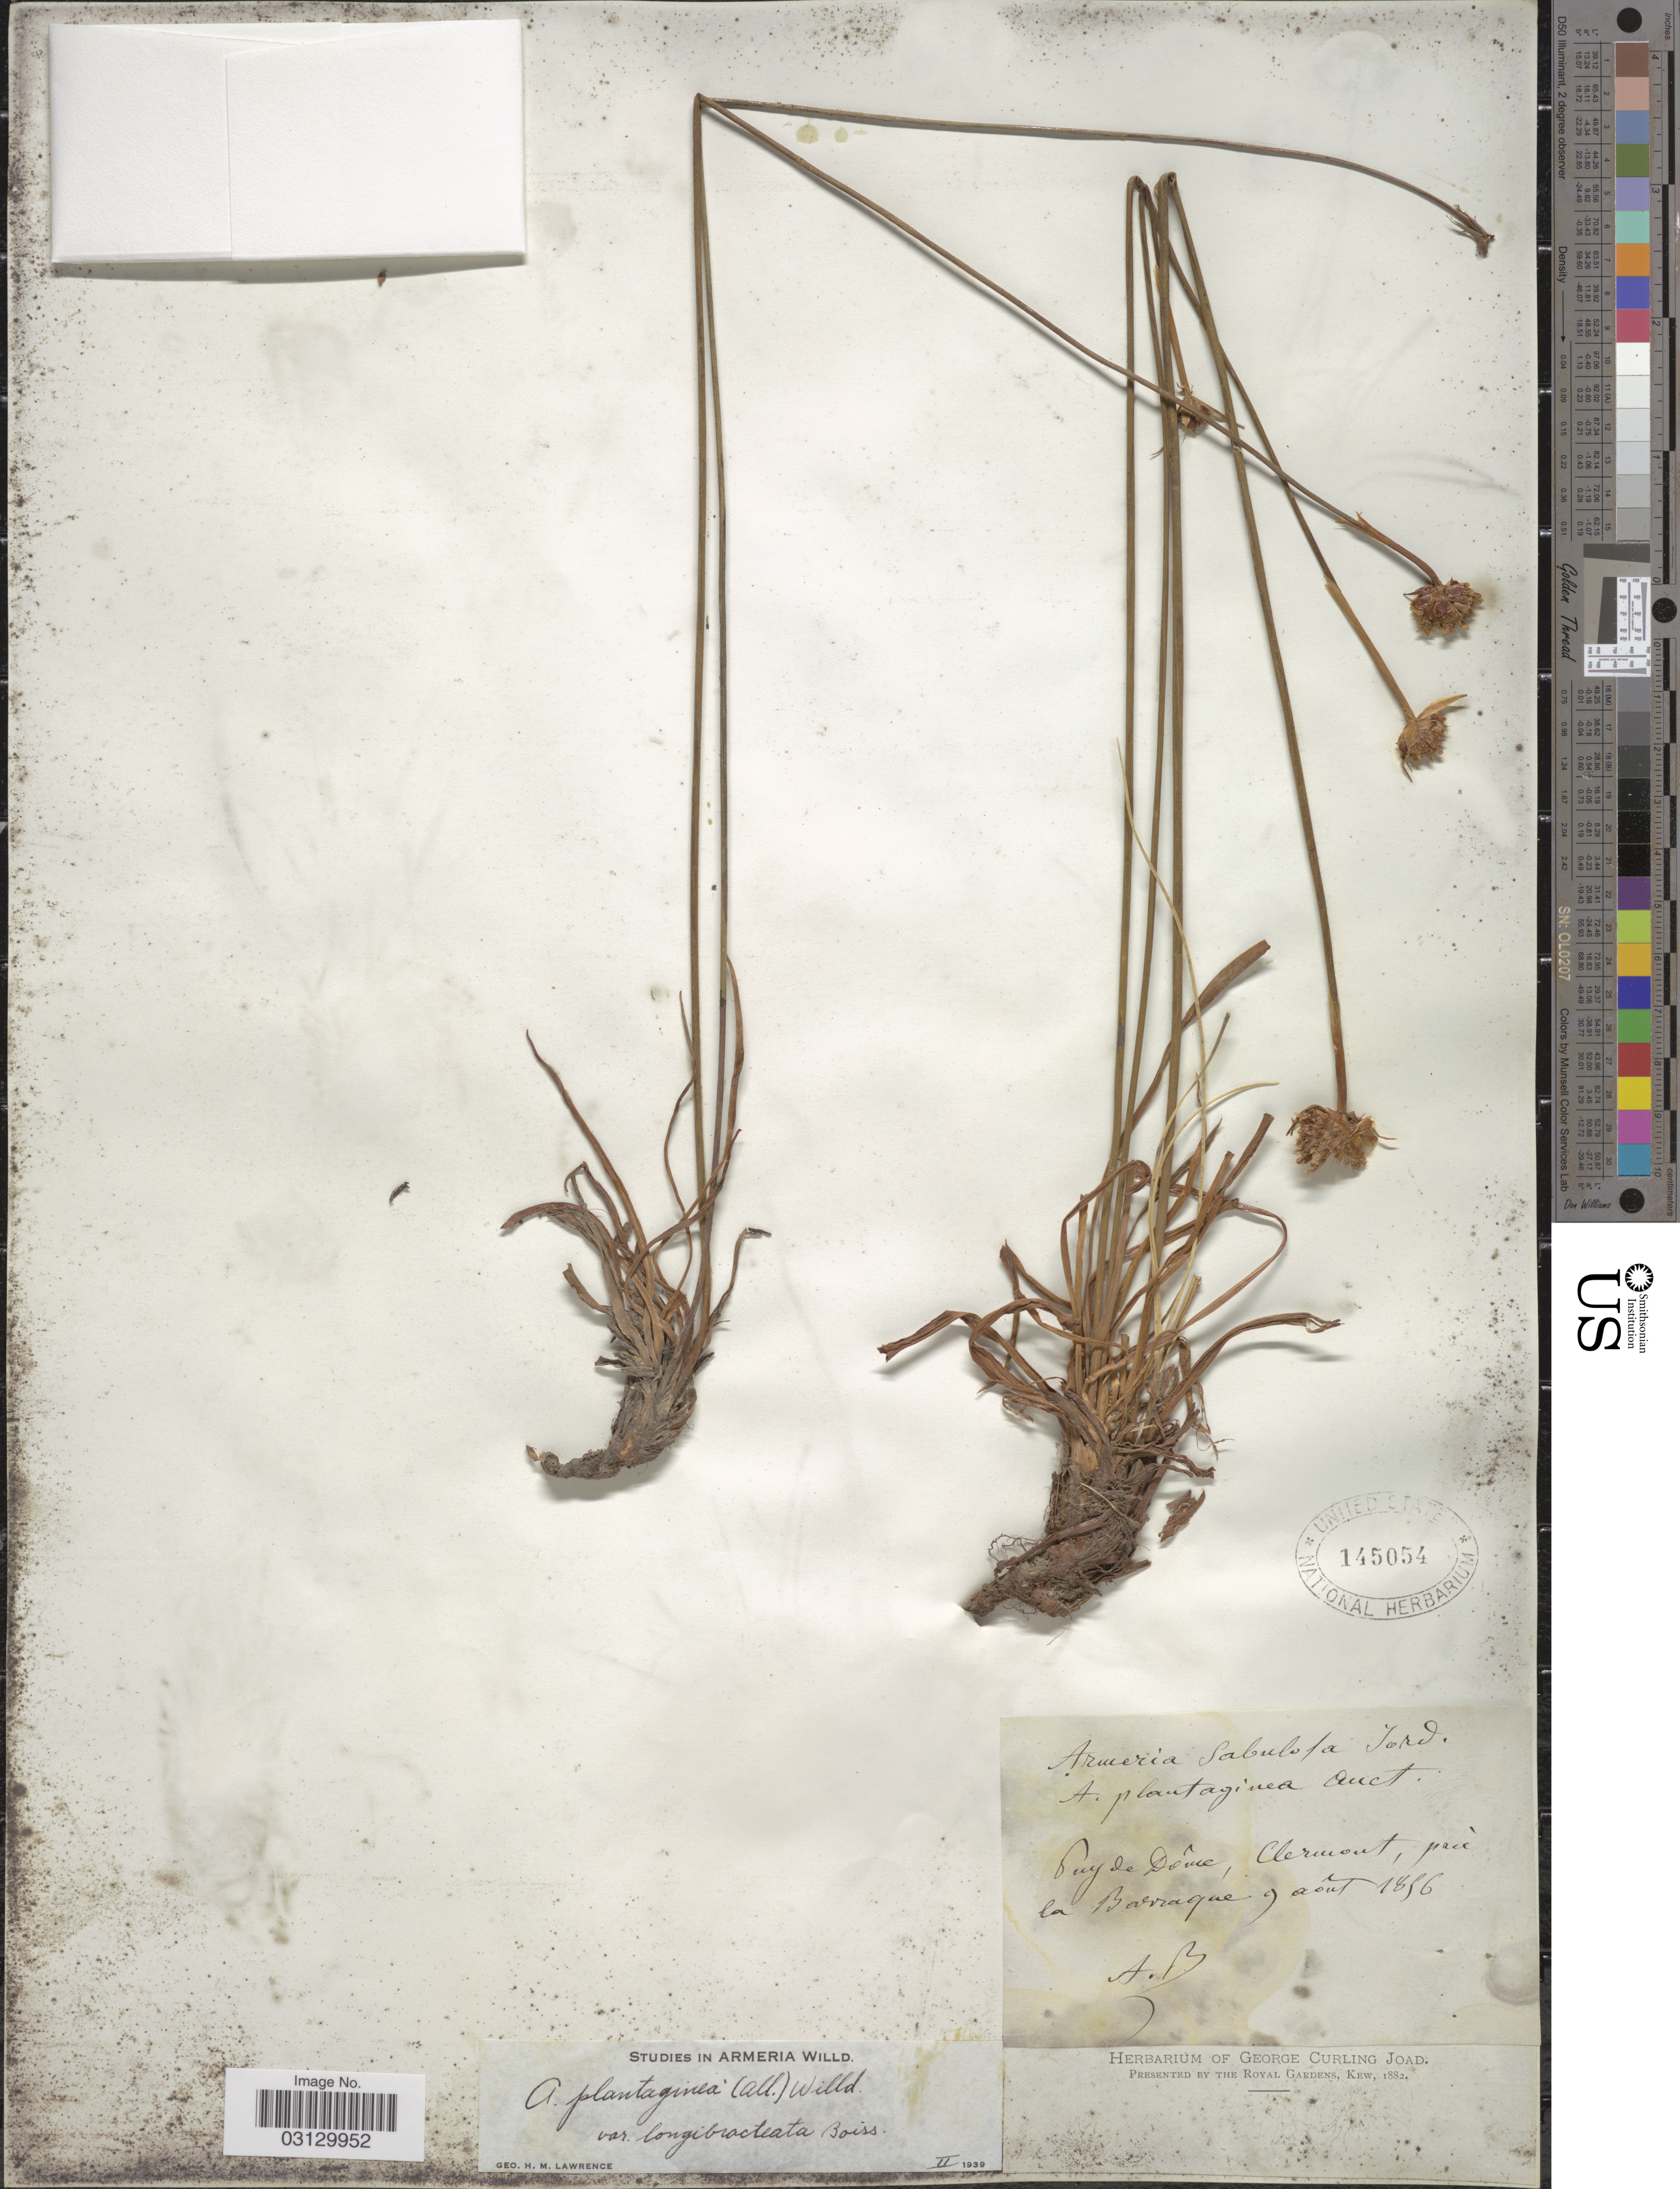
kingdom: Plantae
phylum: Tracheophyta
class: Magnoliopsida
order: Caryophyllales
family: Plumbaginaceae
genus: Armeria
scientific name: Armeria alliacea subsp. alliacea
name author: (Cav.) Hoffmanns. & Link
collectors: A. B.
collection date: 1856-08-09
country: France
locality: Puy de Dôme, Clermont, près la Barraque.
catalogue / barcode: US 145054